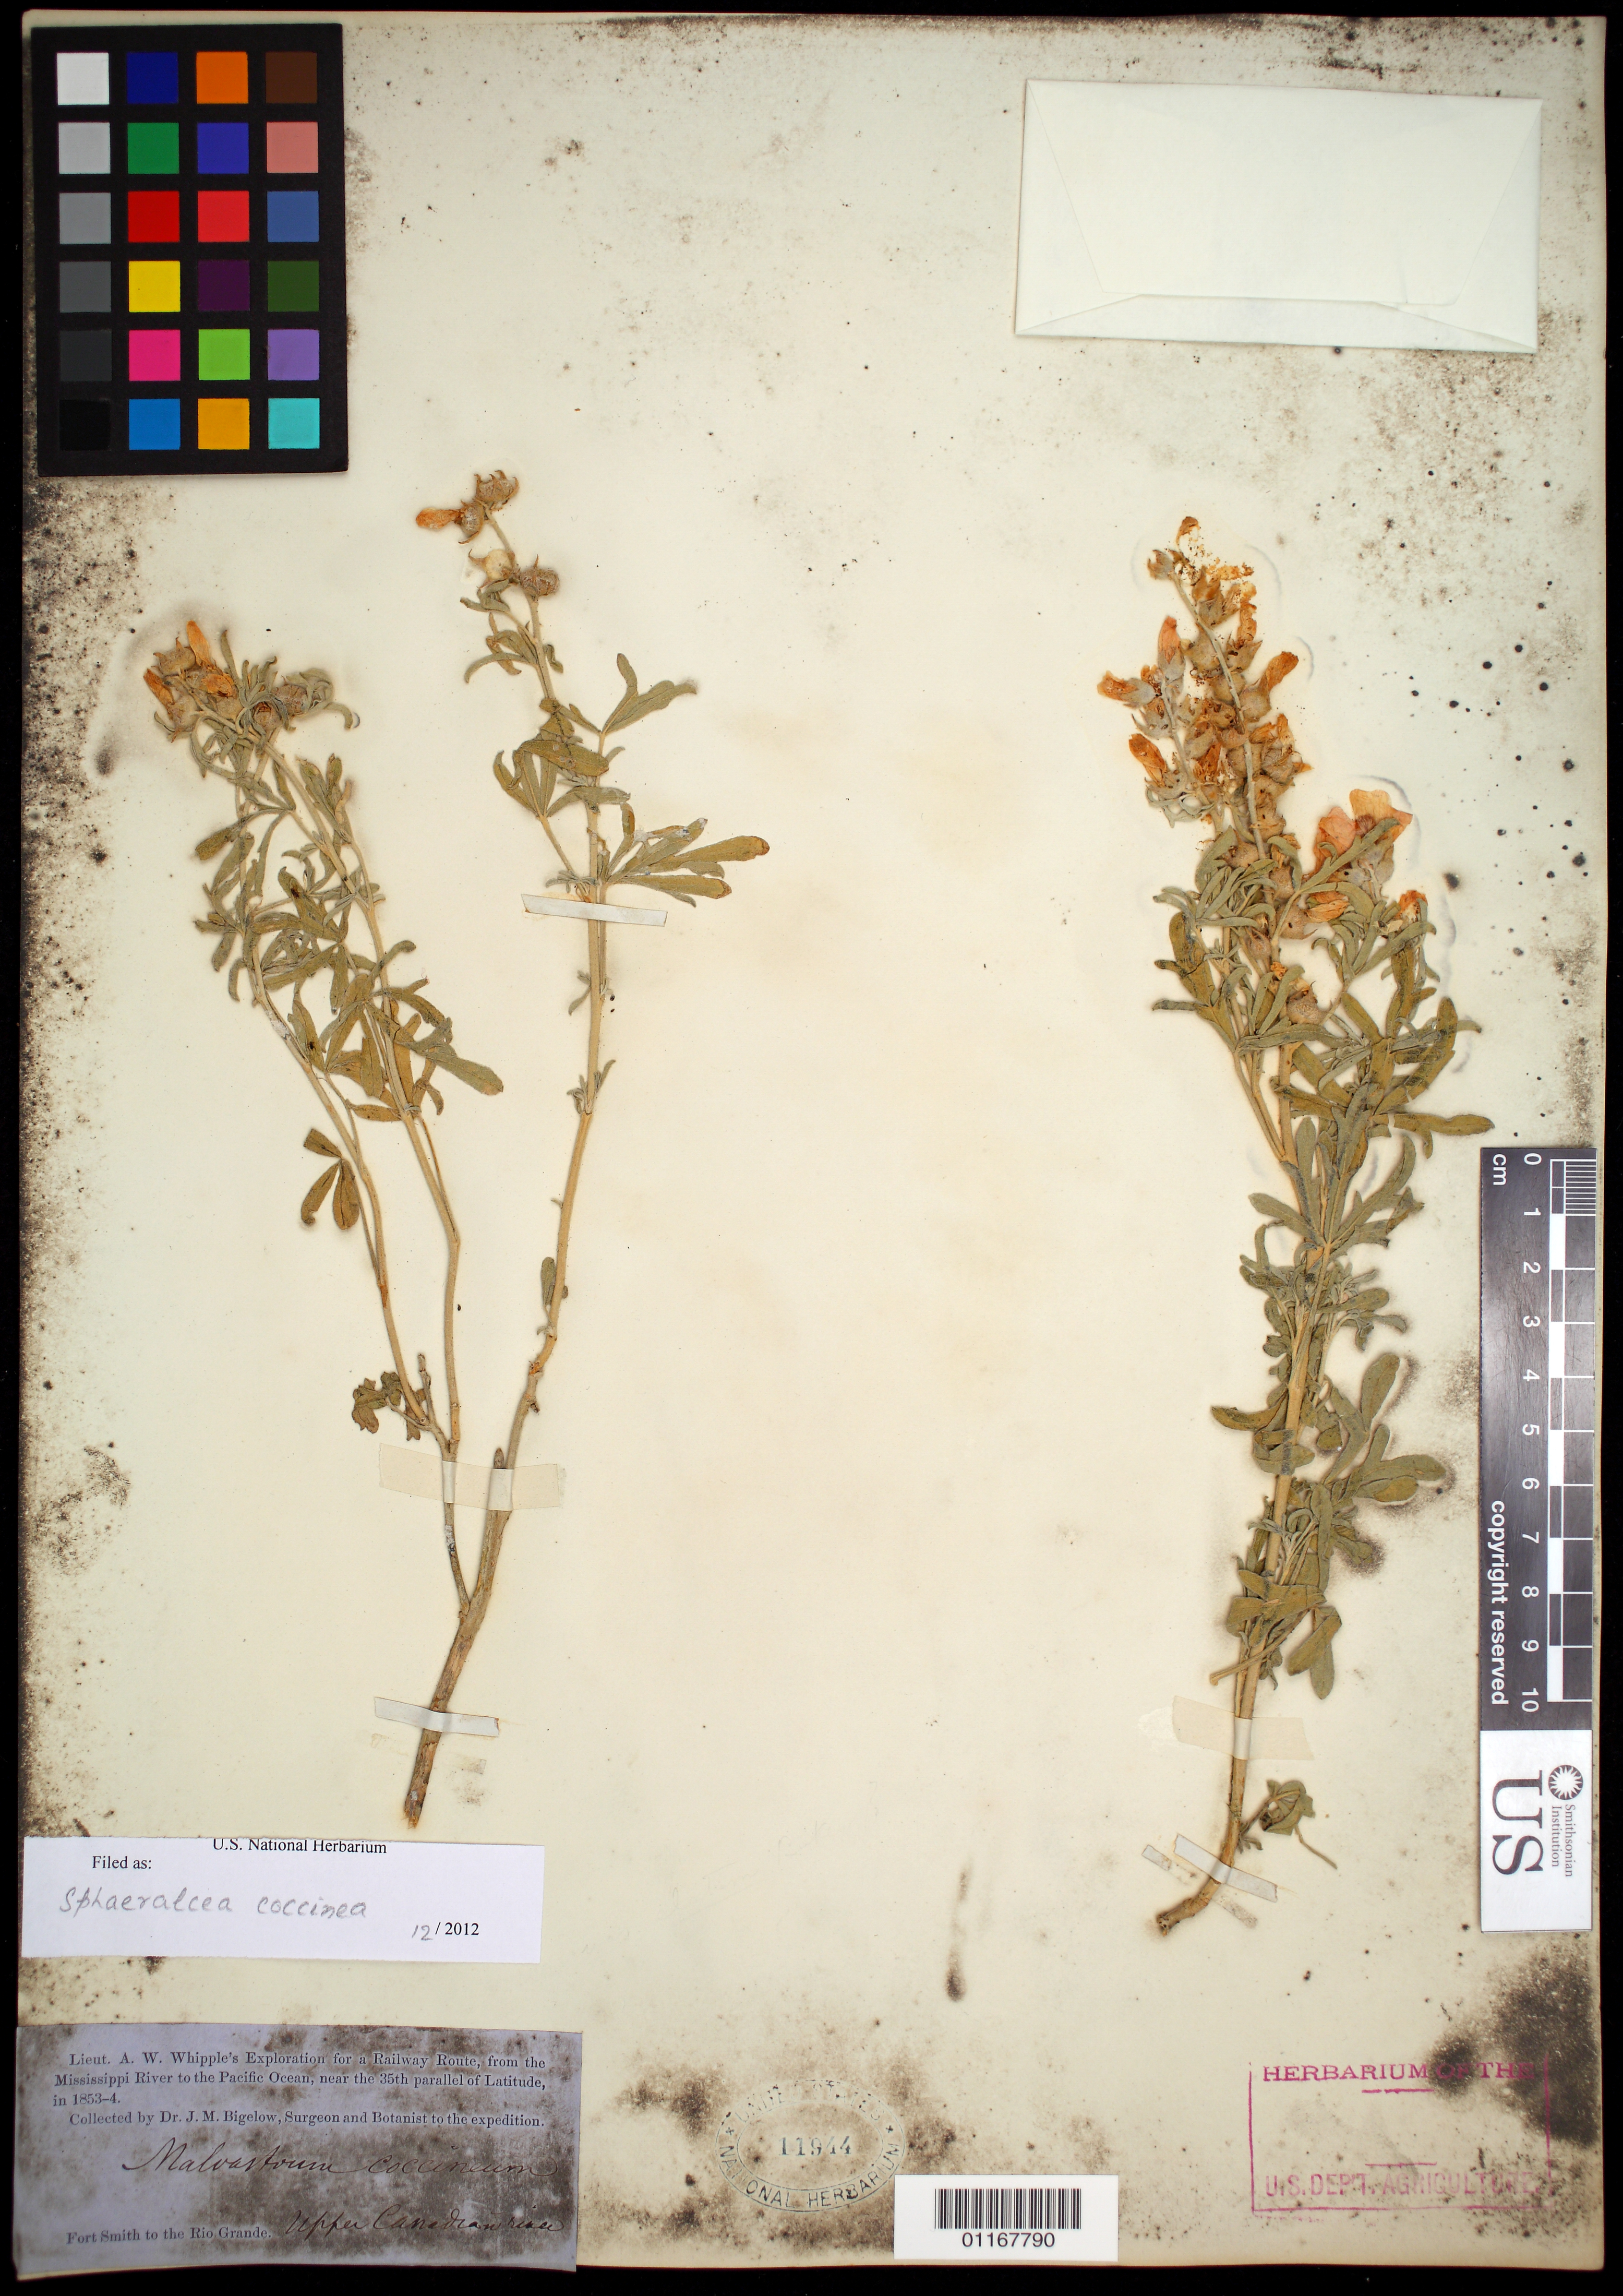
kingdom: Plantae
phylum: Tracheophyta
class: Magnoliopsida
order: Malvales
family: Malvaceae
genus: Sphaeralcea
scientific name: Sphaeralcea coccinea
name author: (Nutt.) Rydb.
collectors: J. M. Bigelow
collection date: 1853/1854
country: United States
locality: Fort Smith to the Rio Grande. Canadian River.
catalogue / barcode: US 11944